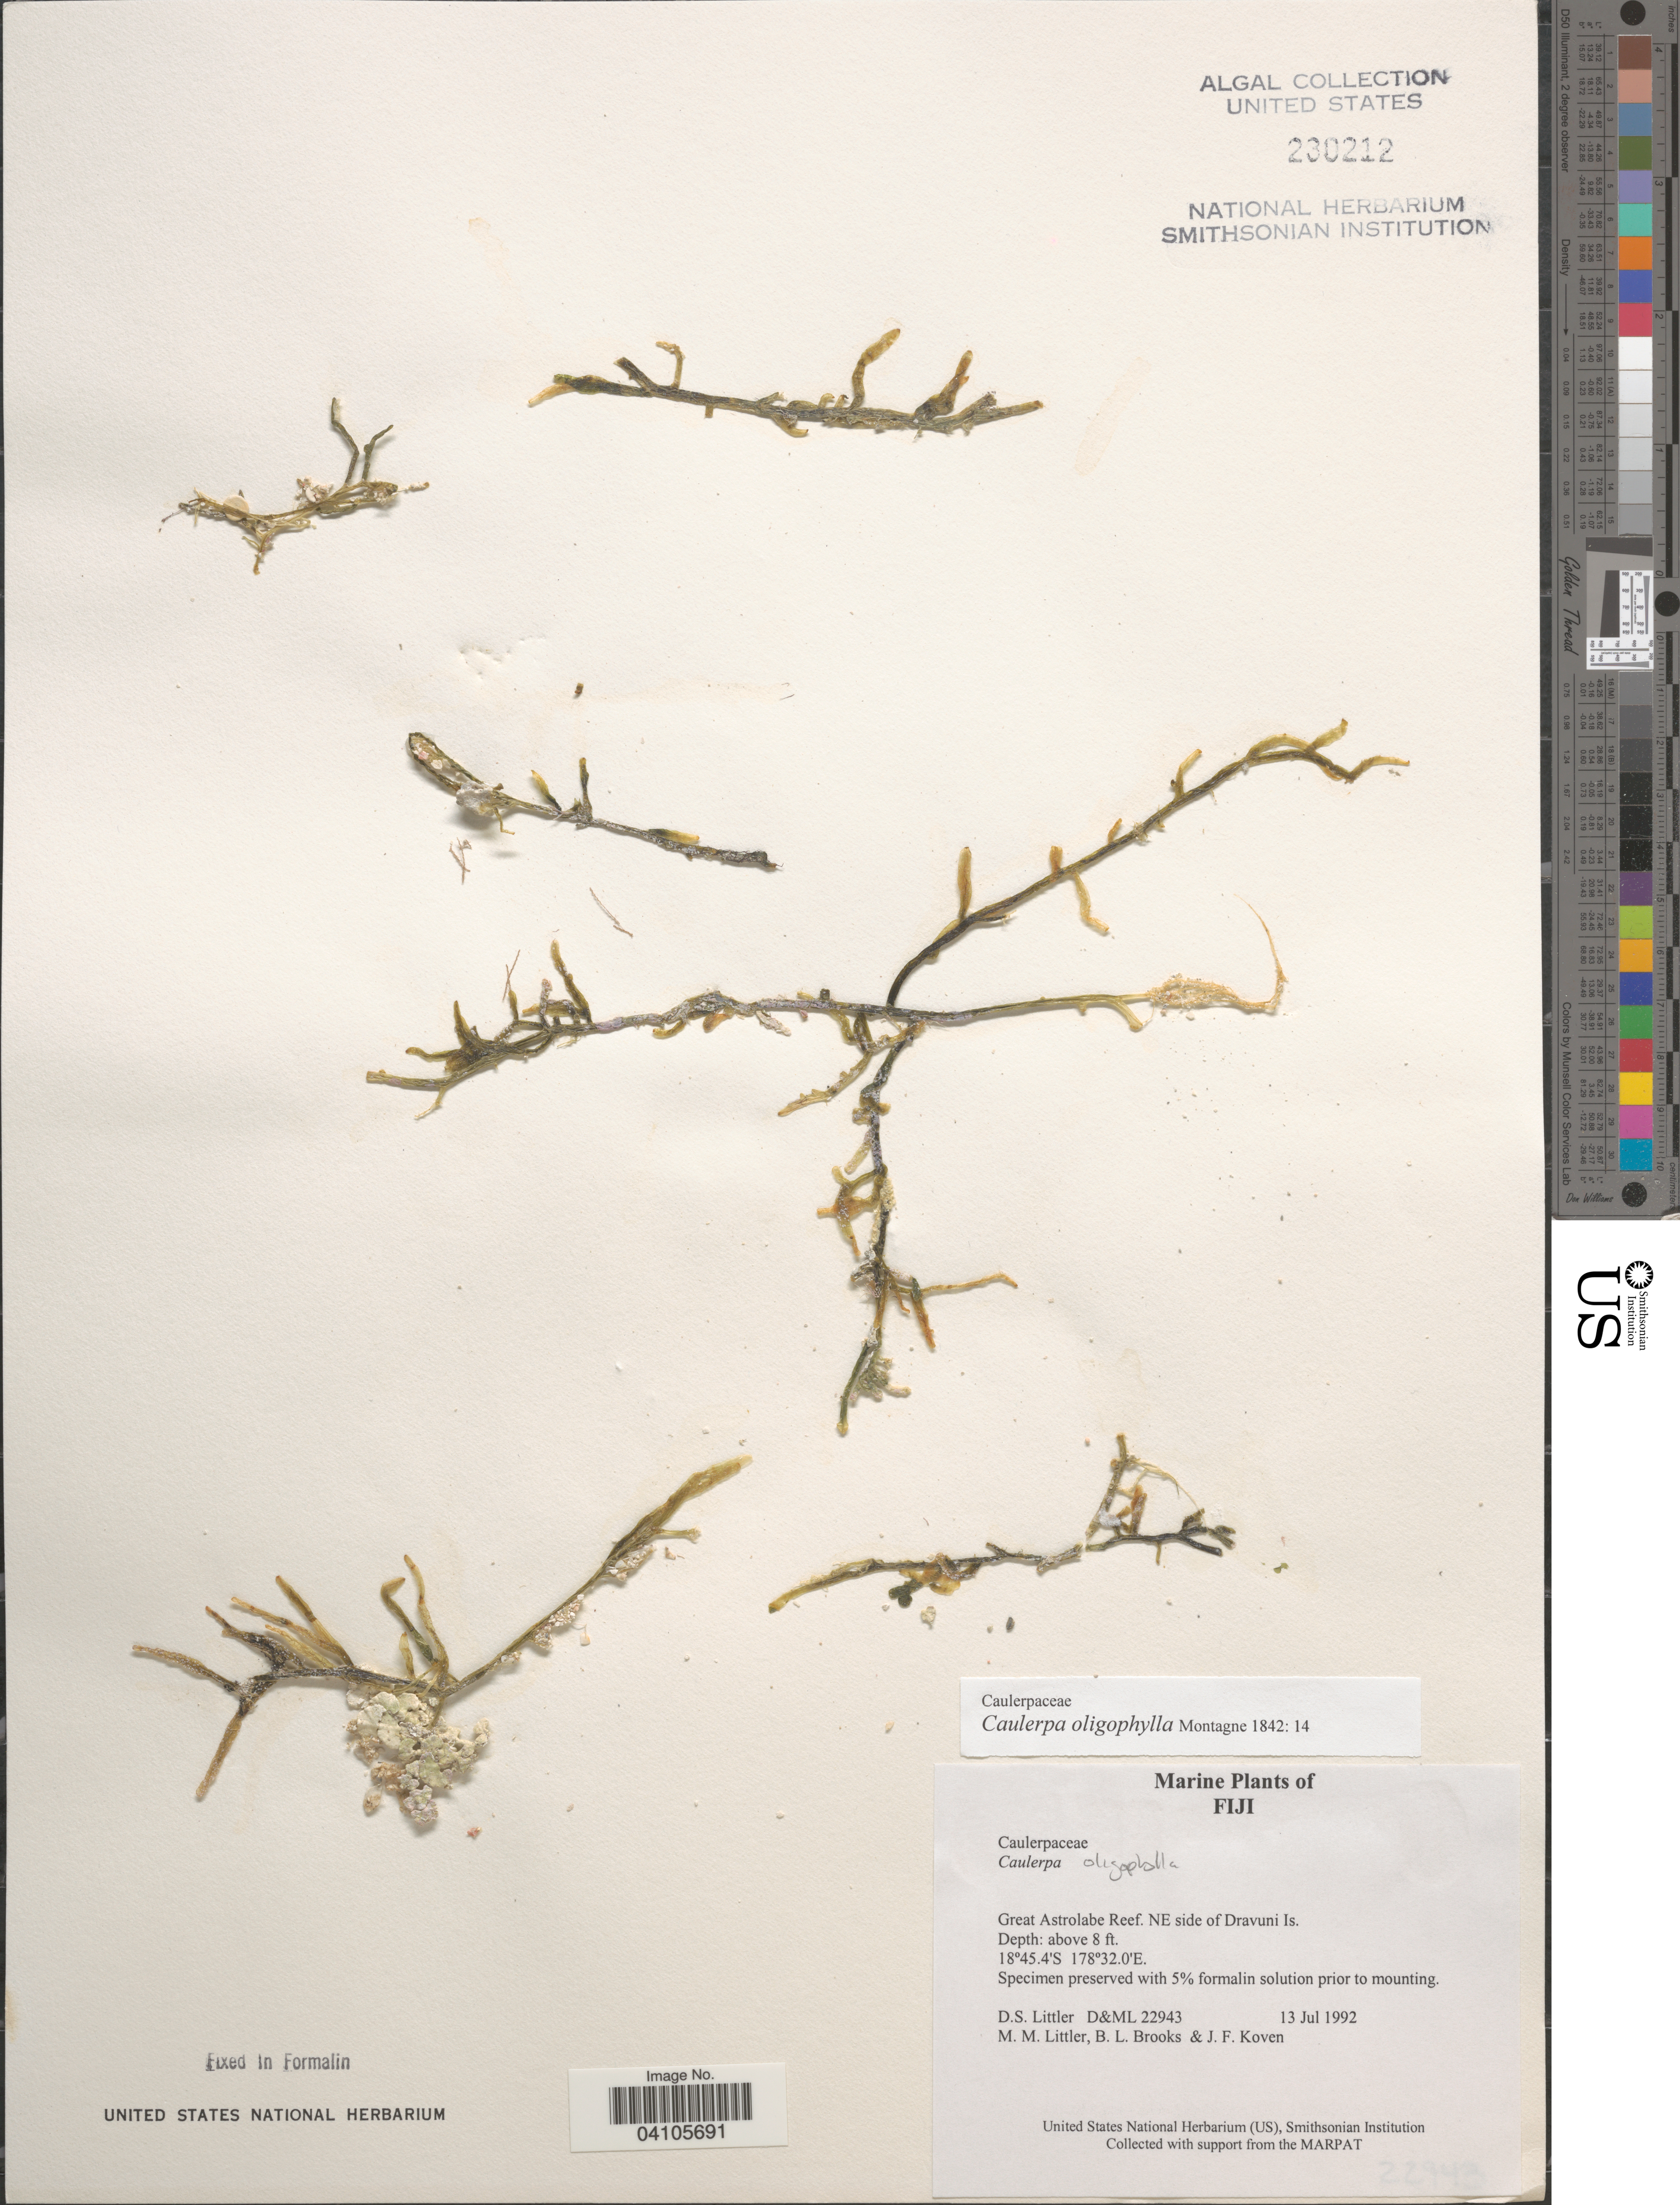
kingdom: Plantae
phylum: Chlorophyta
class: Ulvophyceae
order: Bryopsidales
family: Caulerpaceae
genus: Caulerpa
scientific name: Caulerpa oligophylla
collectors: D. S. Littler, B. Brooks & J. Koven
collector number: D&ML 22943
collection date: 1992-07-13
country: Fiji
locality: Great Astrolabe Reef. NE side of Dravuni Is.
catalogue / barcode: US 230212